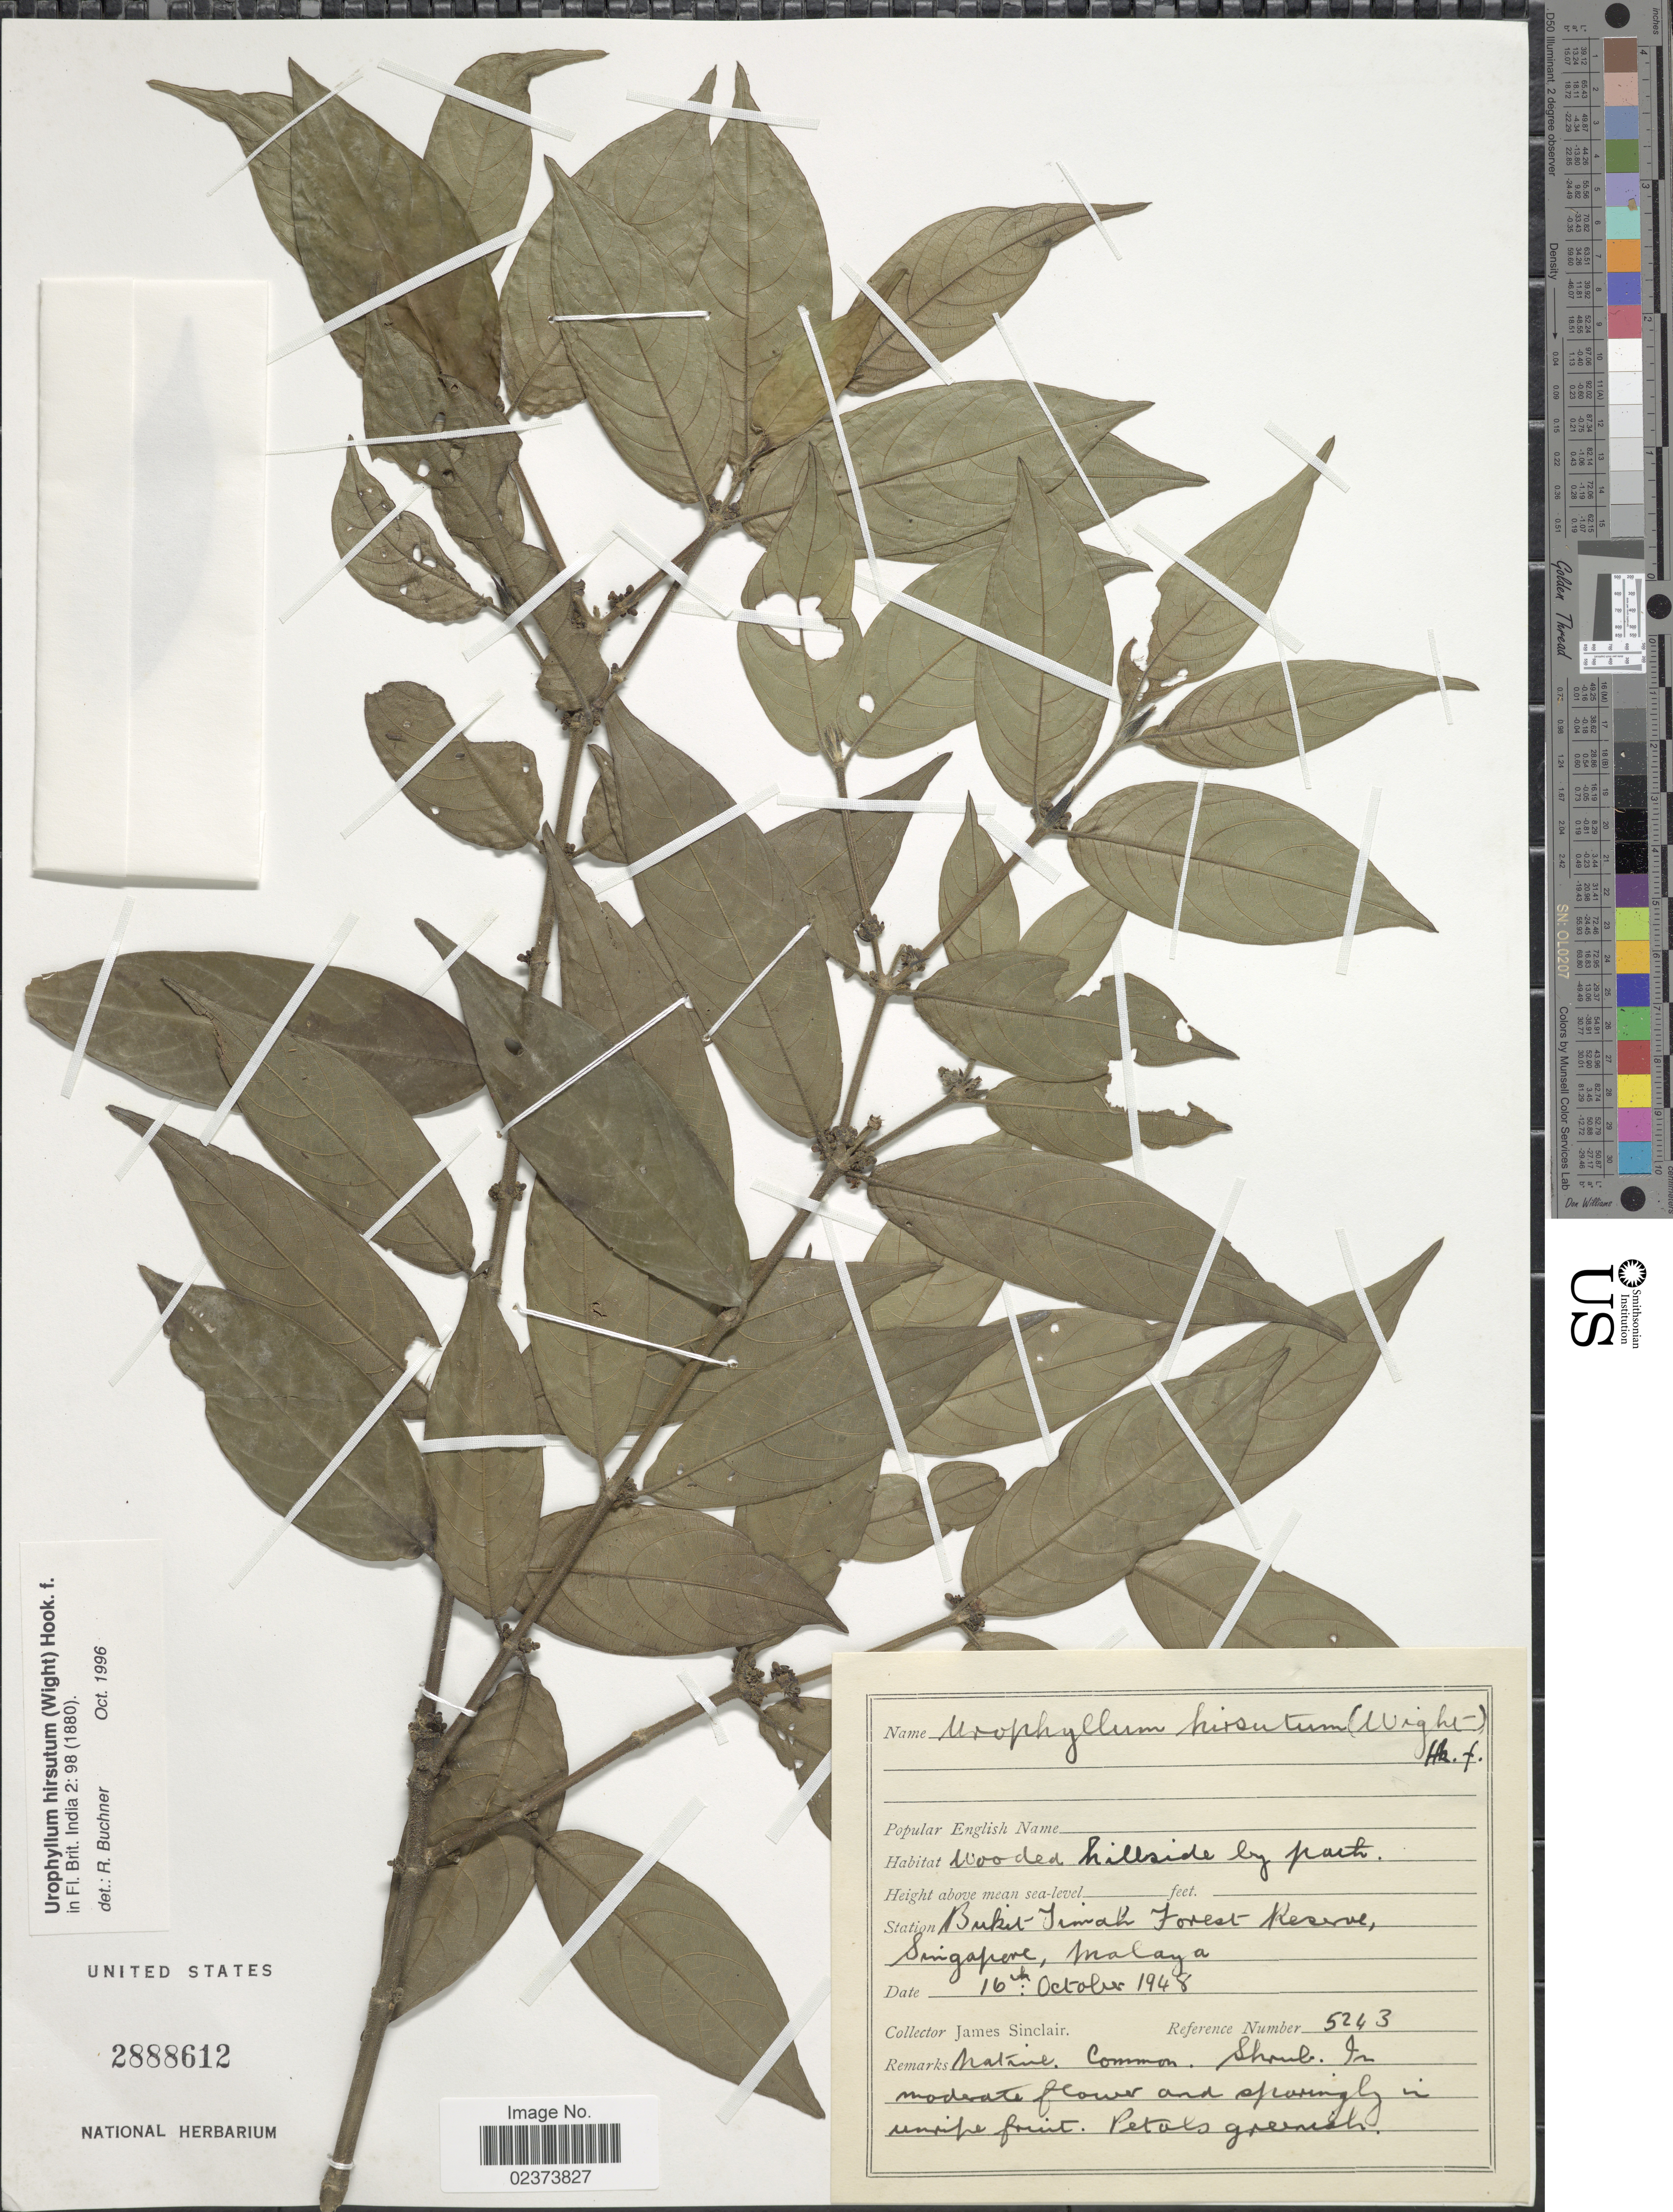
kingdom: Plantae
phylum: Tracheophyta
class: Magnoliopsida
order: Gentianales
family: Rubiaceae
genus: Urophyllum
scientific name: Urophyllum hirsutum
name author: Hook. f.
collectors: J. Sinclair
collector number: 5243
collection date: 1948-10-16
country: Singapore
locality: Bukit Timah Forest Reserve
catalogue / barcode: US 2888612